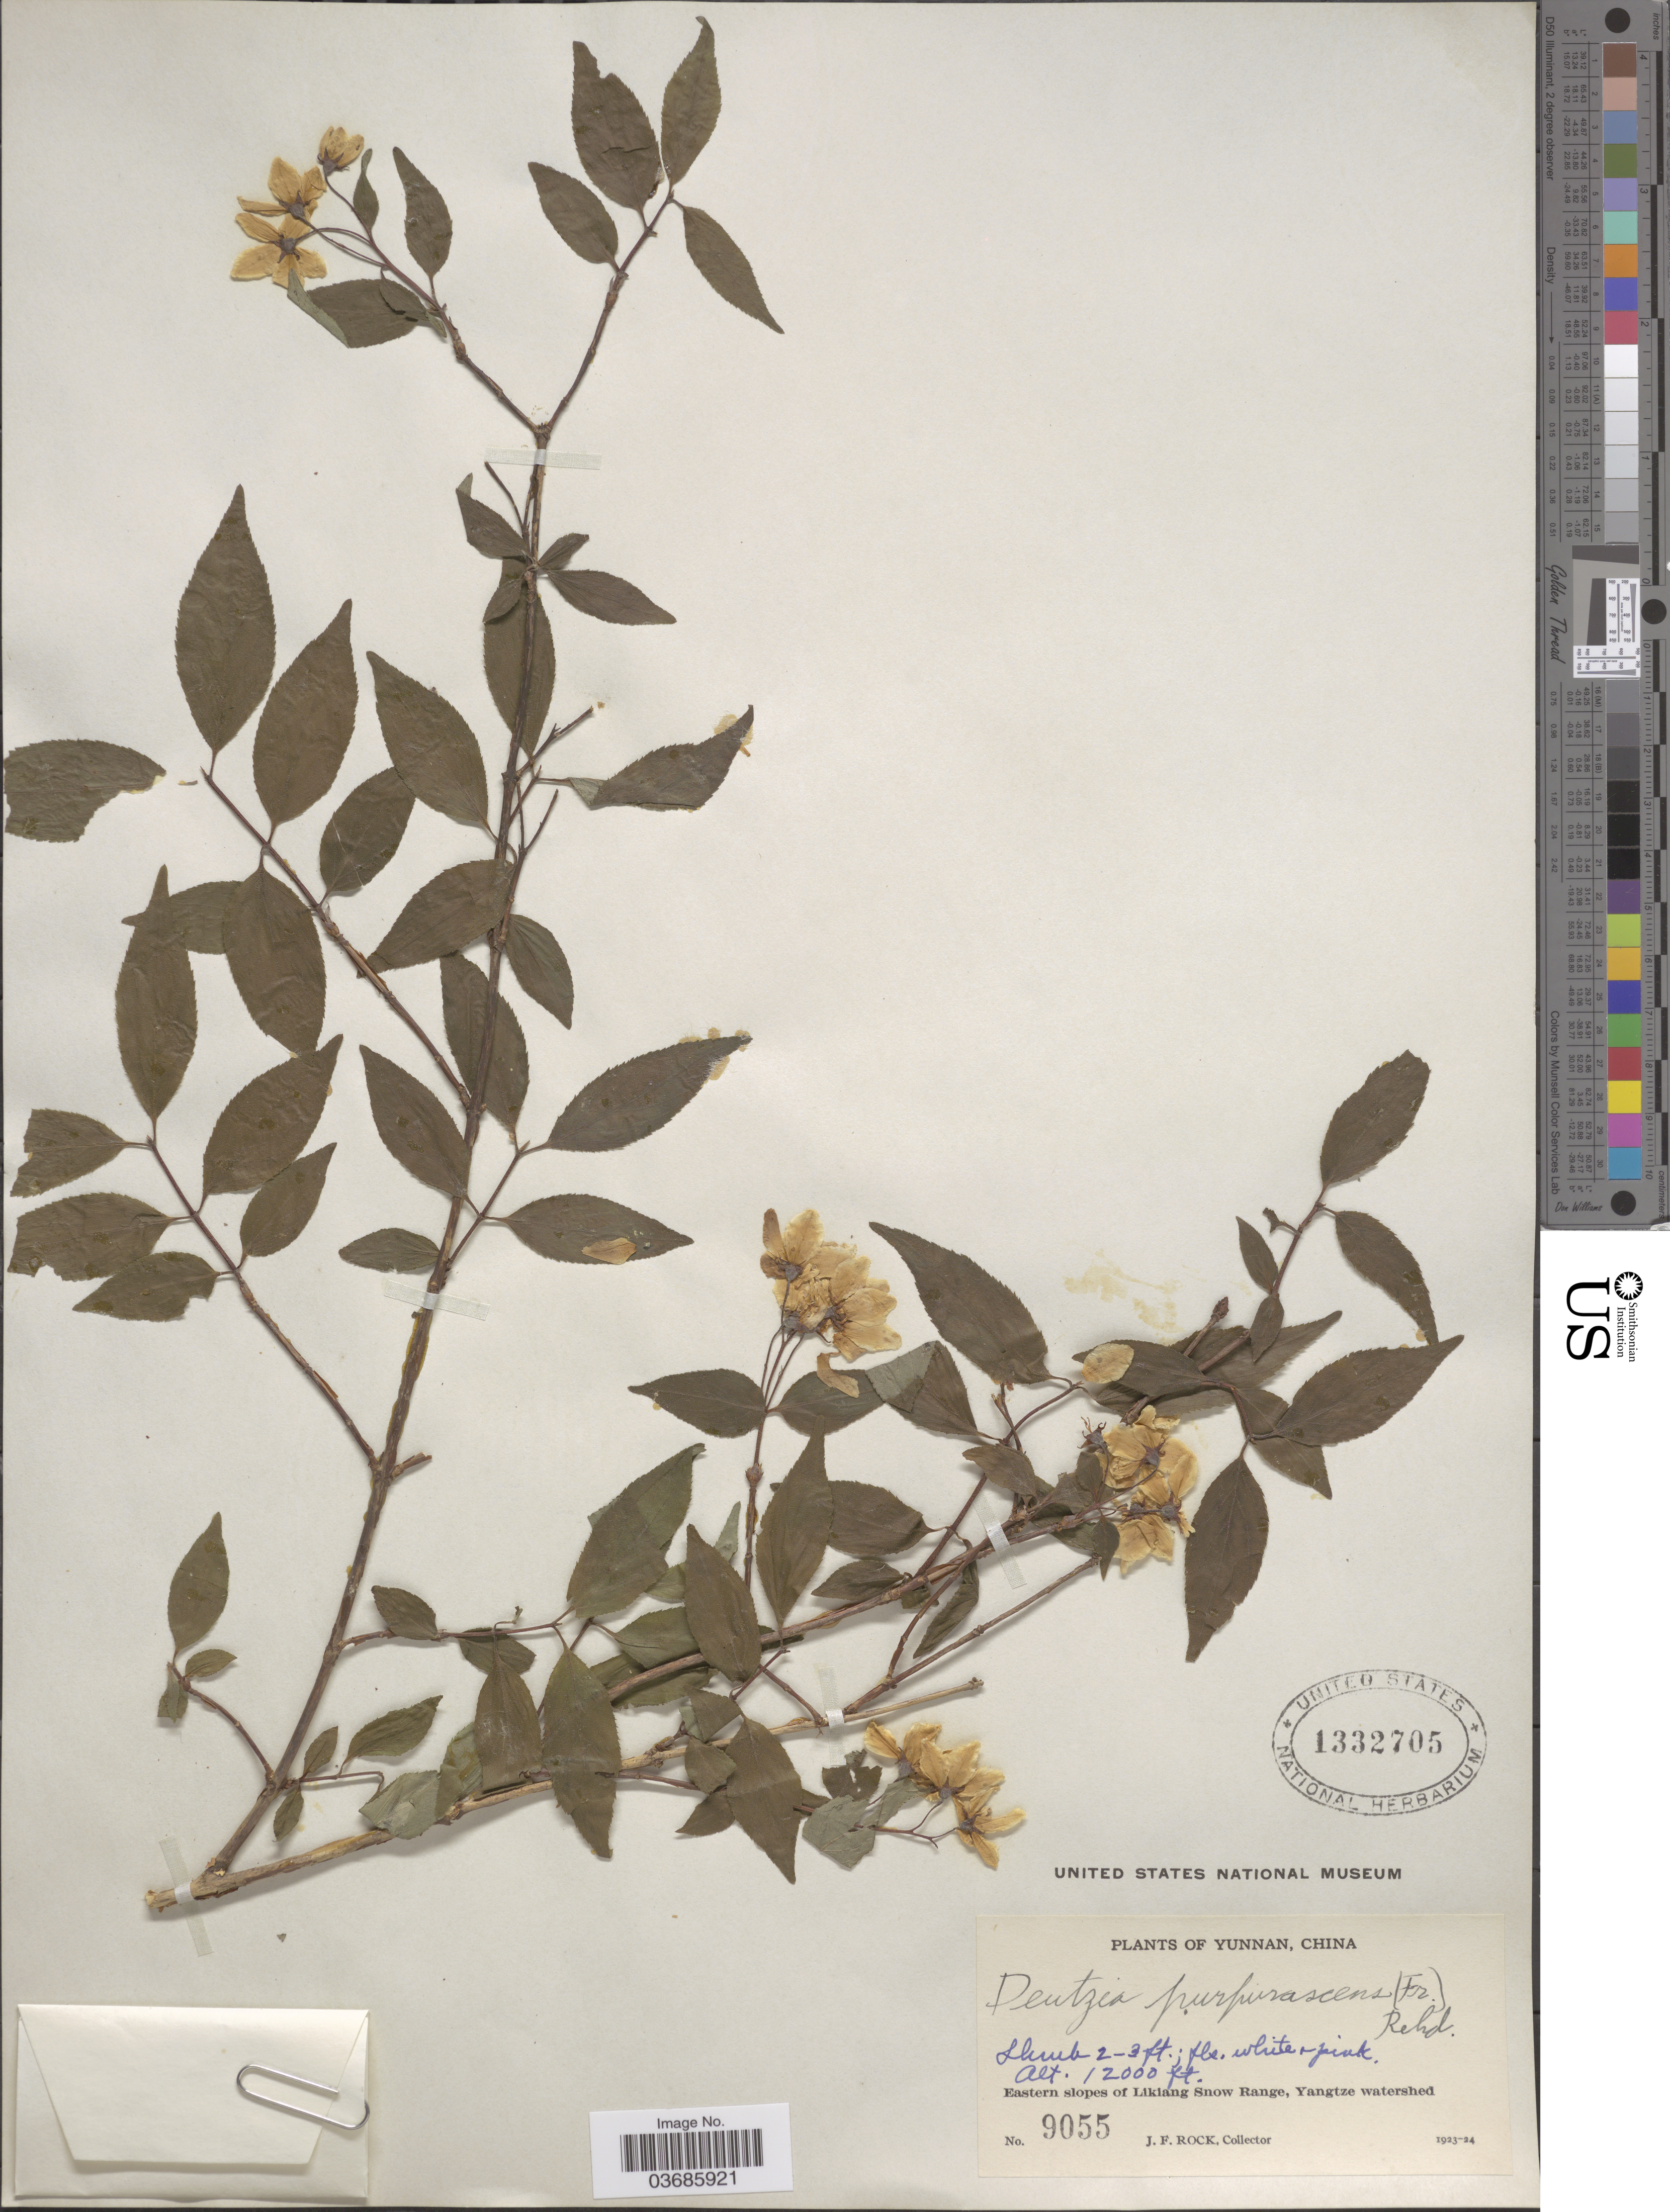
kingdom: Plantae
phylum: Tracheophyta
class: Magnoliopsida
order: Cornales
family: Hydrangeaceae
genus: Deutzia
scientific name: Deutzia purpurascens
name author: Rehder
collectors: J. Rock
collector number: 9055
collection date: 1923/1924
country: China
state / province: Yunnan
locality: Eastern slopes of Likiang Snow Range, Yangtze watershed.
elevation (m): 3658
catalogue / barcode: US 1332705